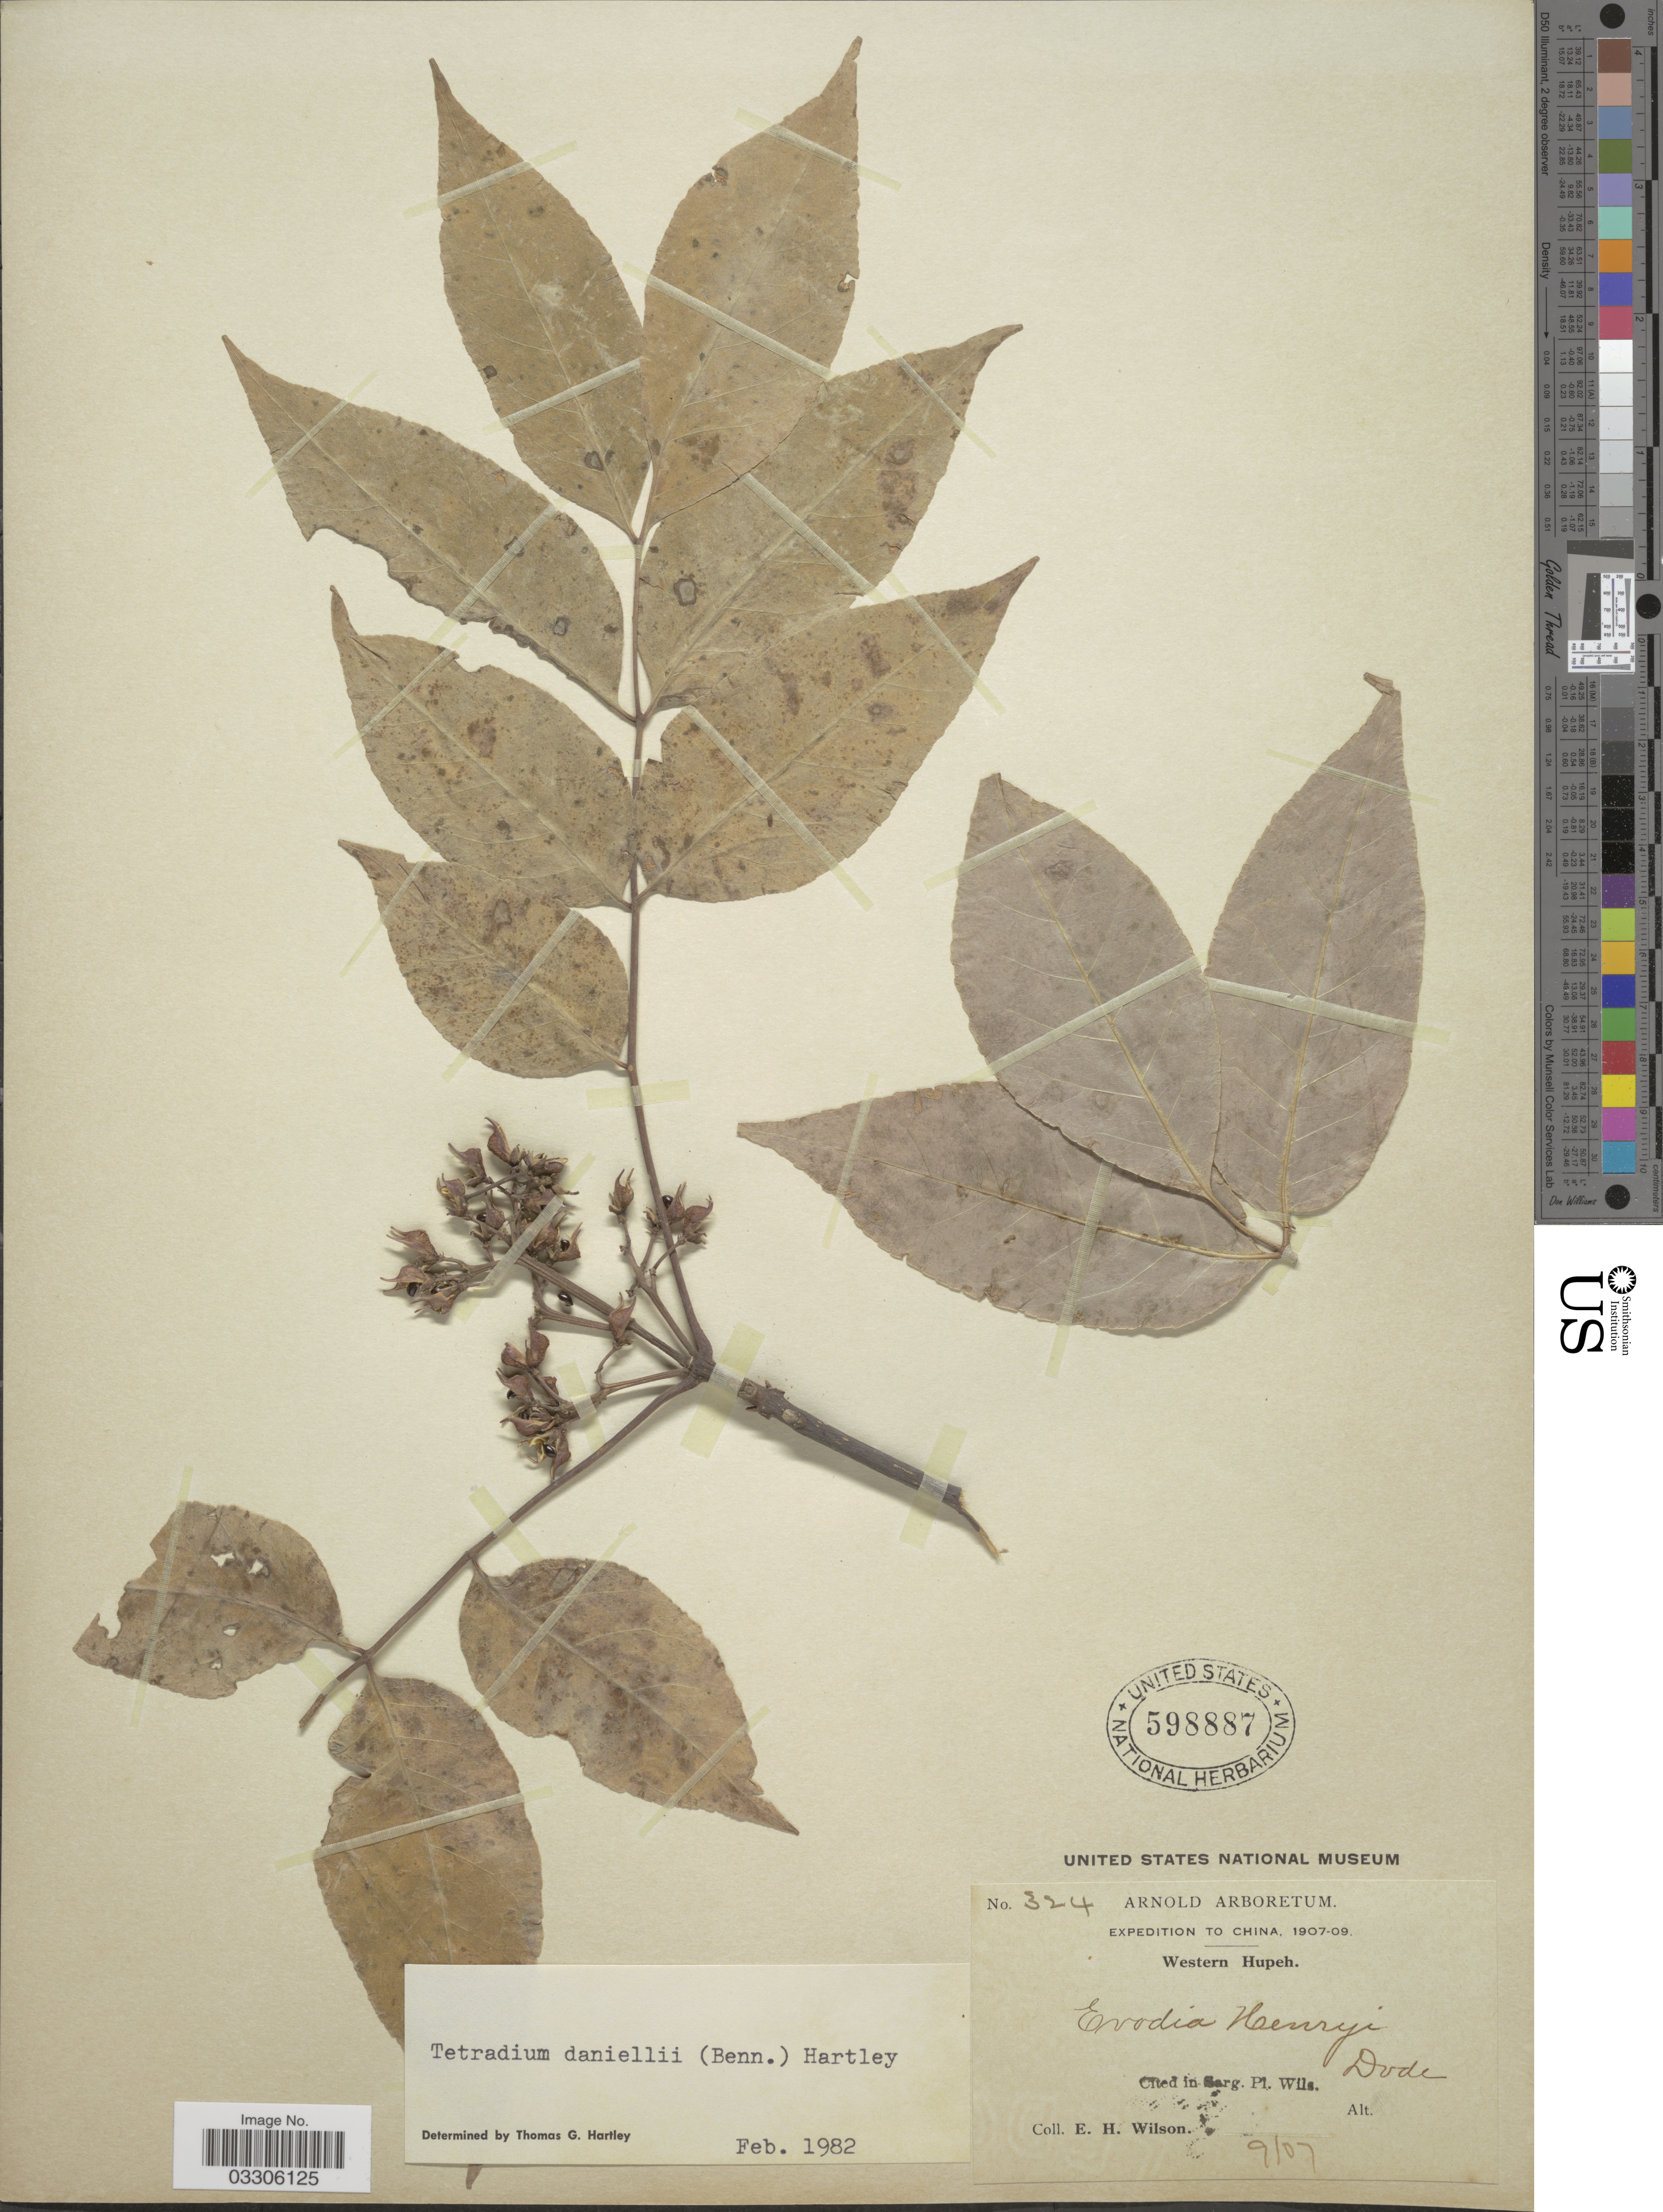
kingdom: Plantae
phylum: Tracheophyta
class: Magnoliopsida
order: Sapindales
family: Rutaceae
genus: Tetradium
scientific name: Tetradium daniellii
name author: (Benn.) T.G. Hartley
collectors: E. Wilson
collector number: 324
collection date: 1907-09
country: China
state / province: Hubei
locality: Western Hupeh.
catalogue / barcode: US 598887